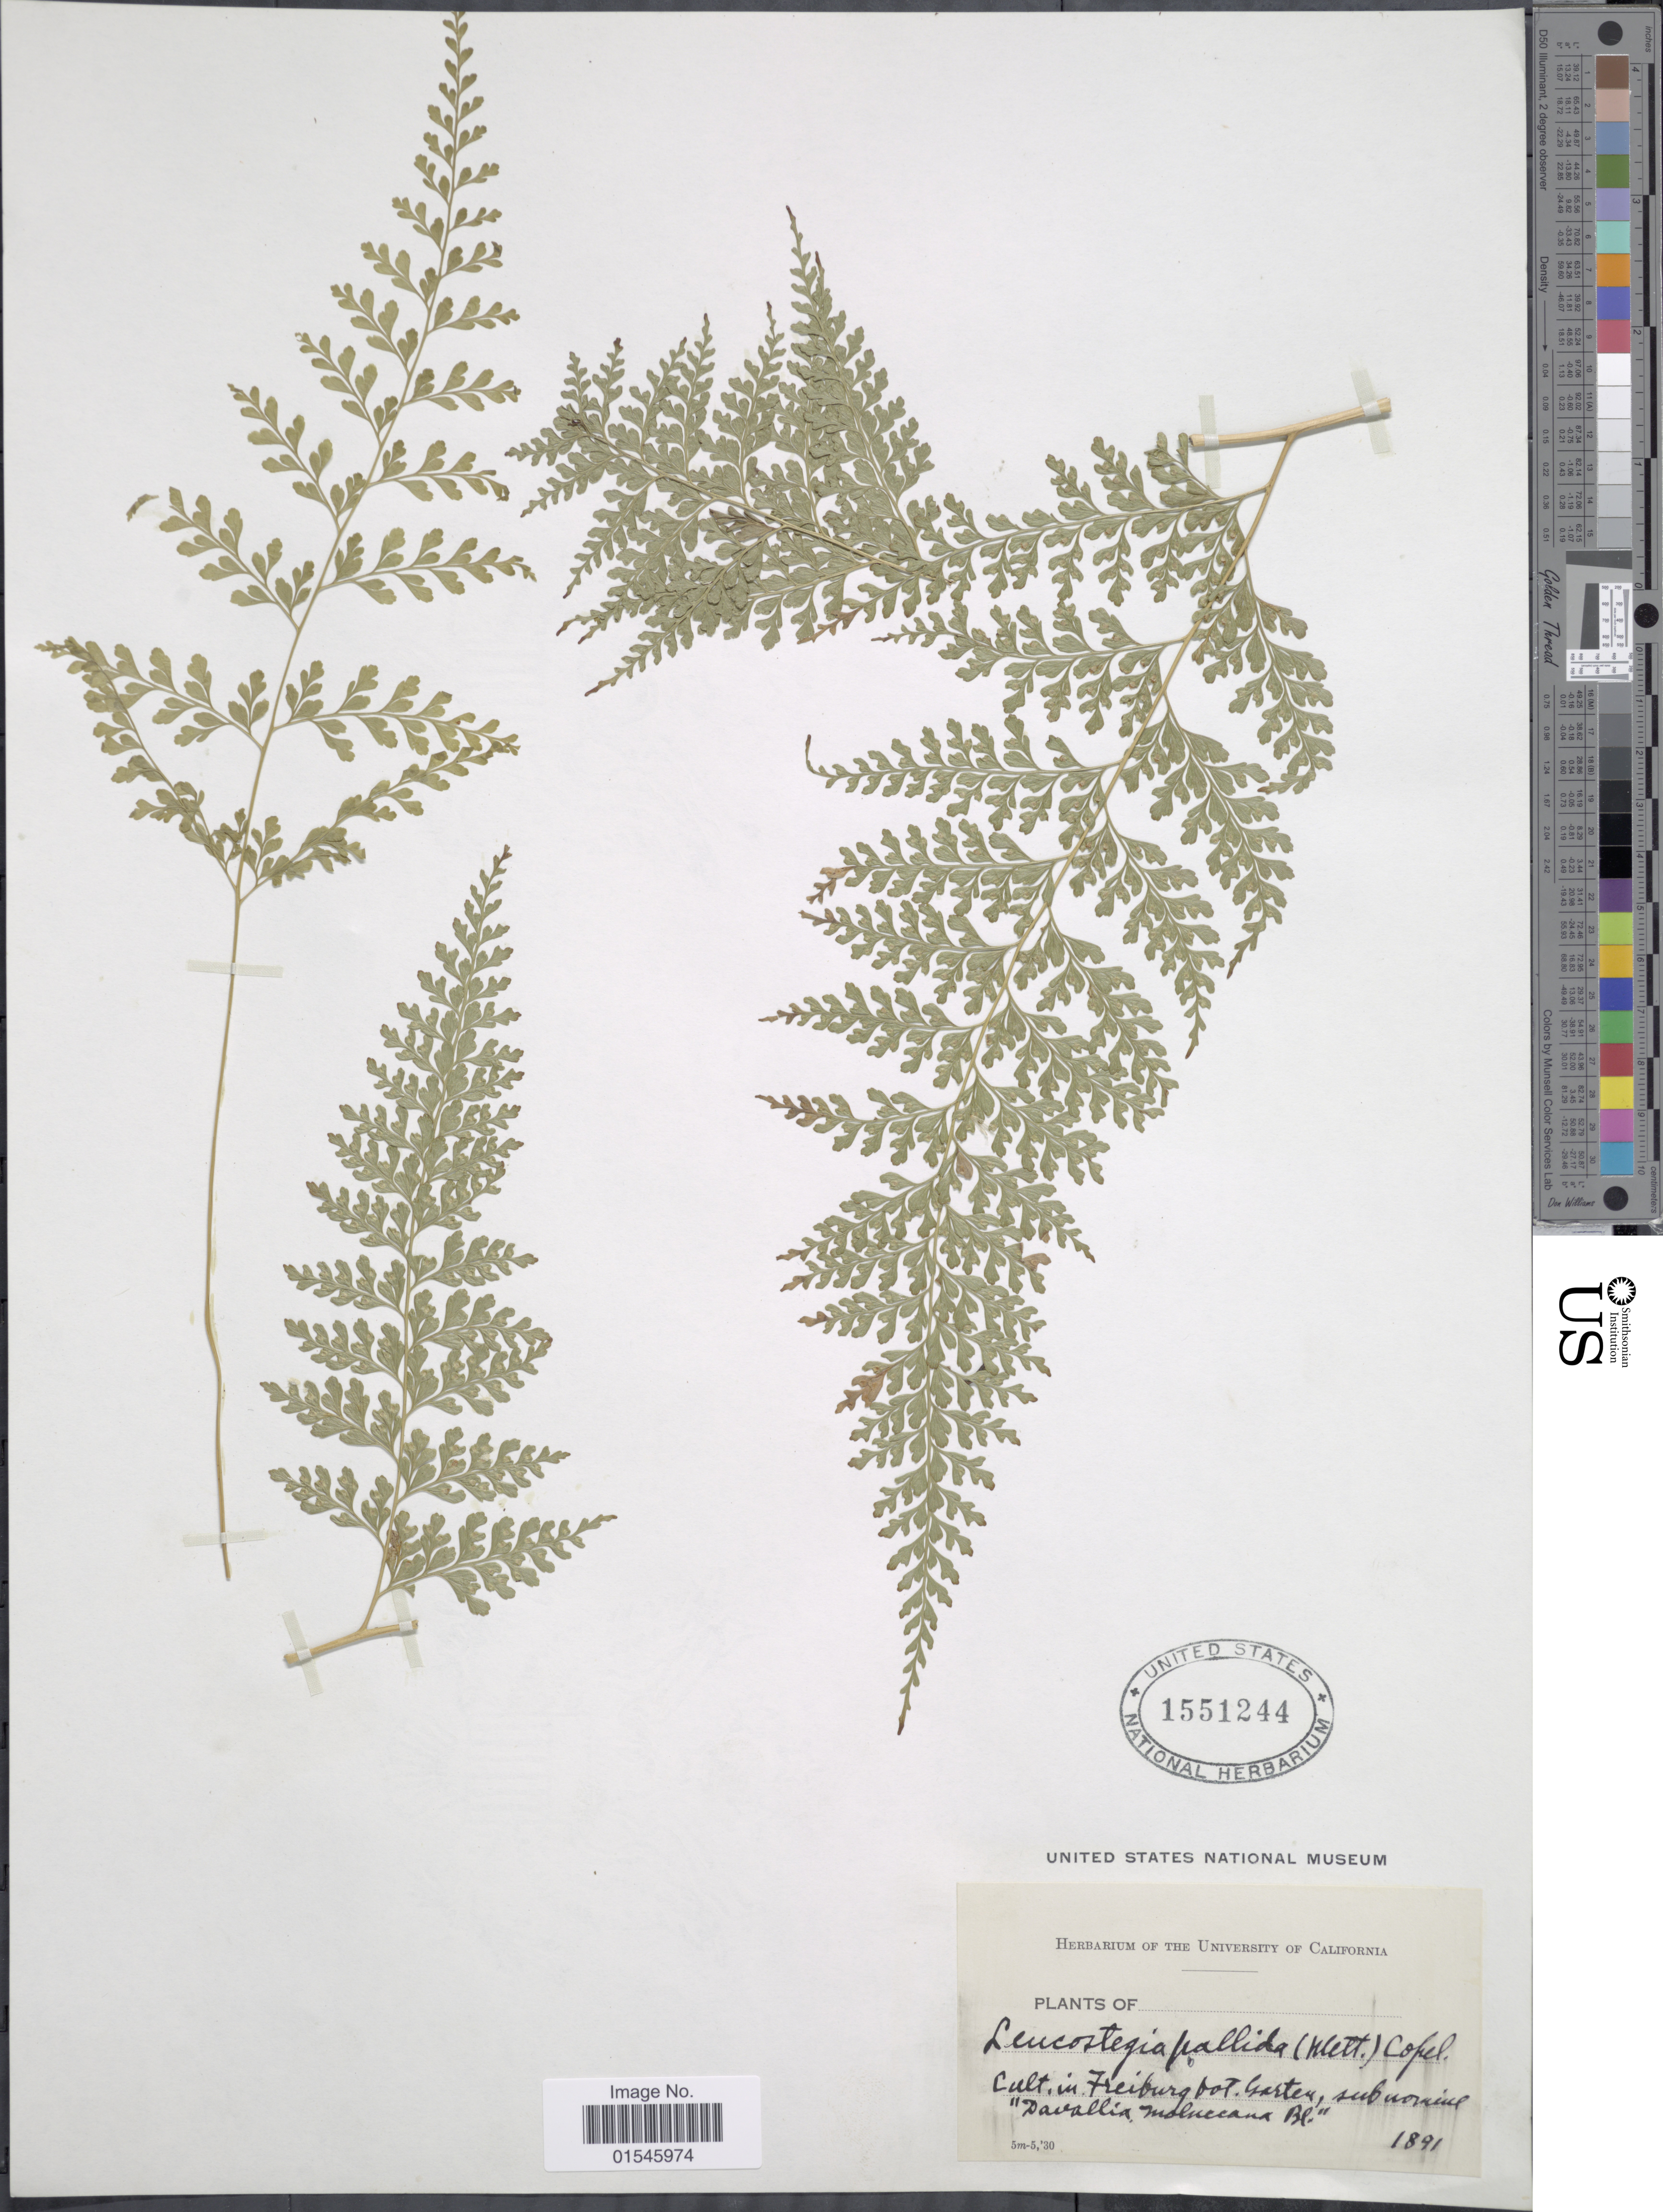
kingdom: Plantae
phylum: Tracheophyta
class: Polypodiopsida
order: Polypodiales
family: Hypodematiaceae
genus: Leucostegia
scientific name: Leucostegia pallida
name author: (Mett. ex Kuhn) Copel.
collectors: ex herb. Univ. of California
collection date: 1891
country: Germany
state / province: Baden-Württemberg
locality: Cult. in Freiburg bot. Garten, subnomine 'Davallia Moluccana [interpreted]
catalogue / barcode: US 1551244